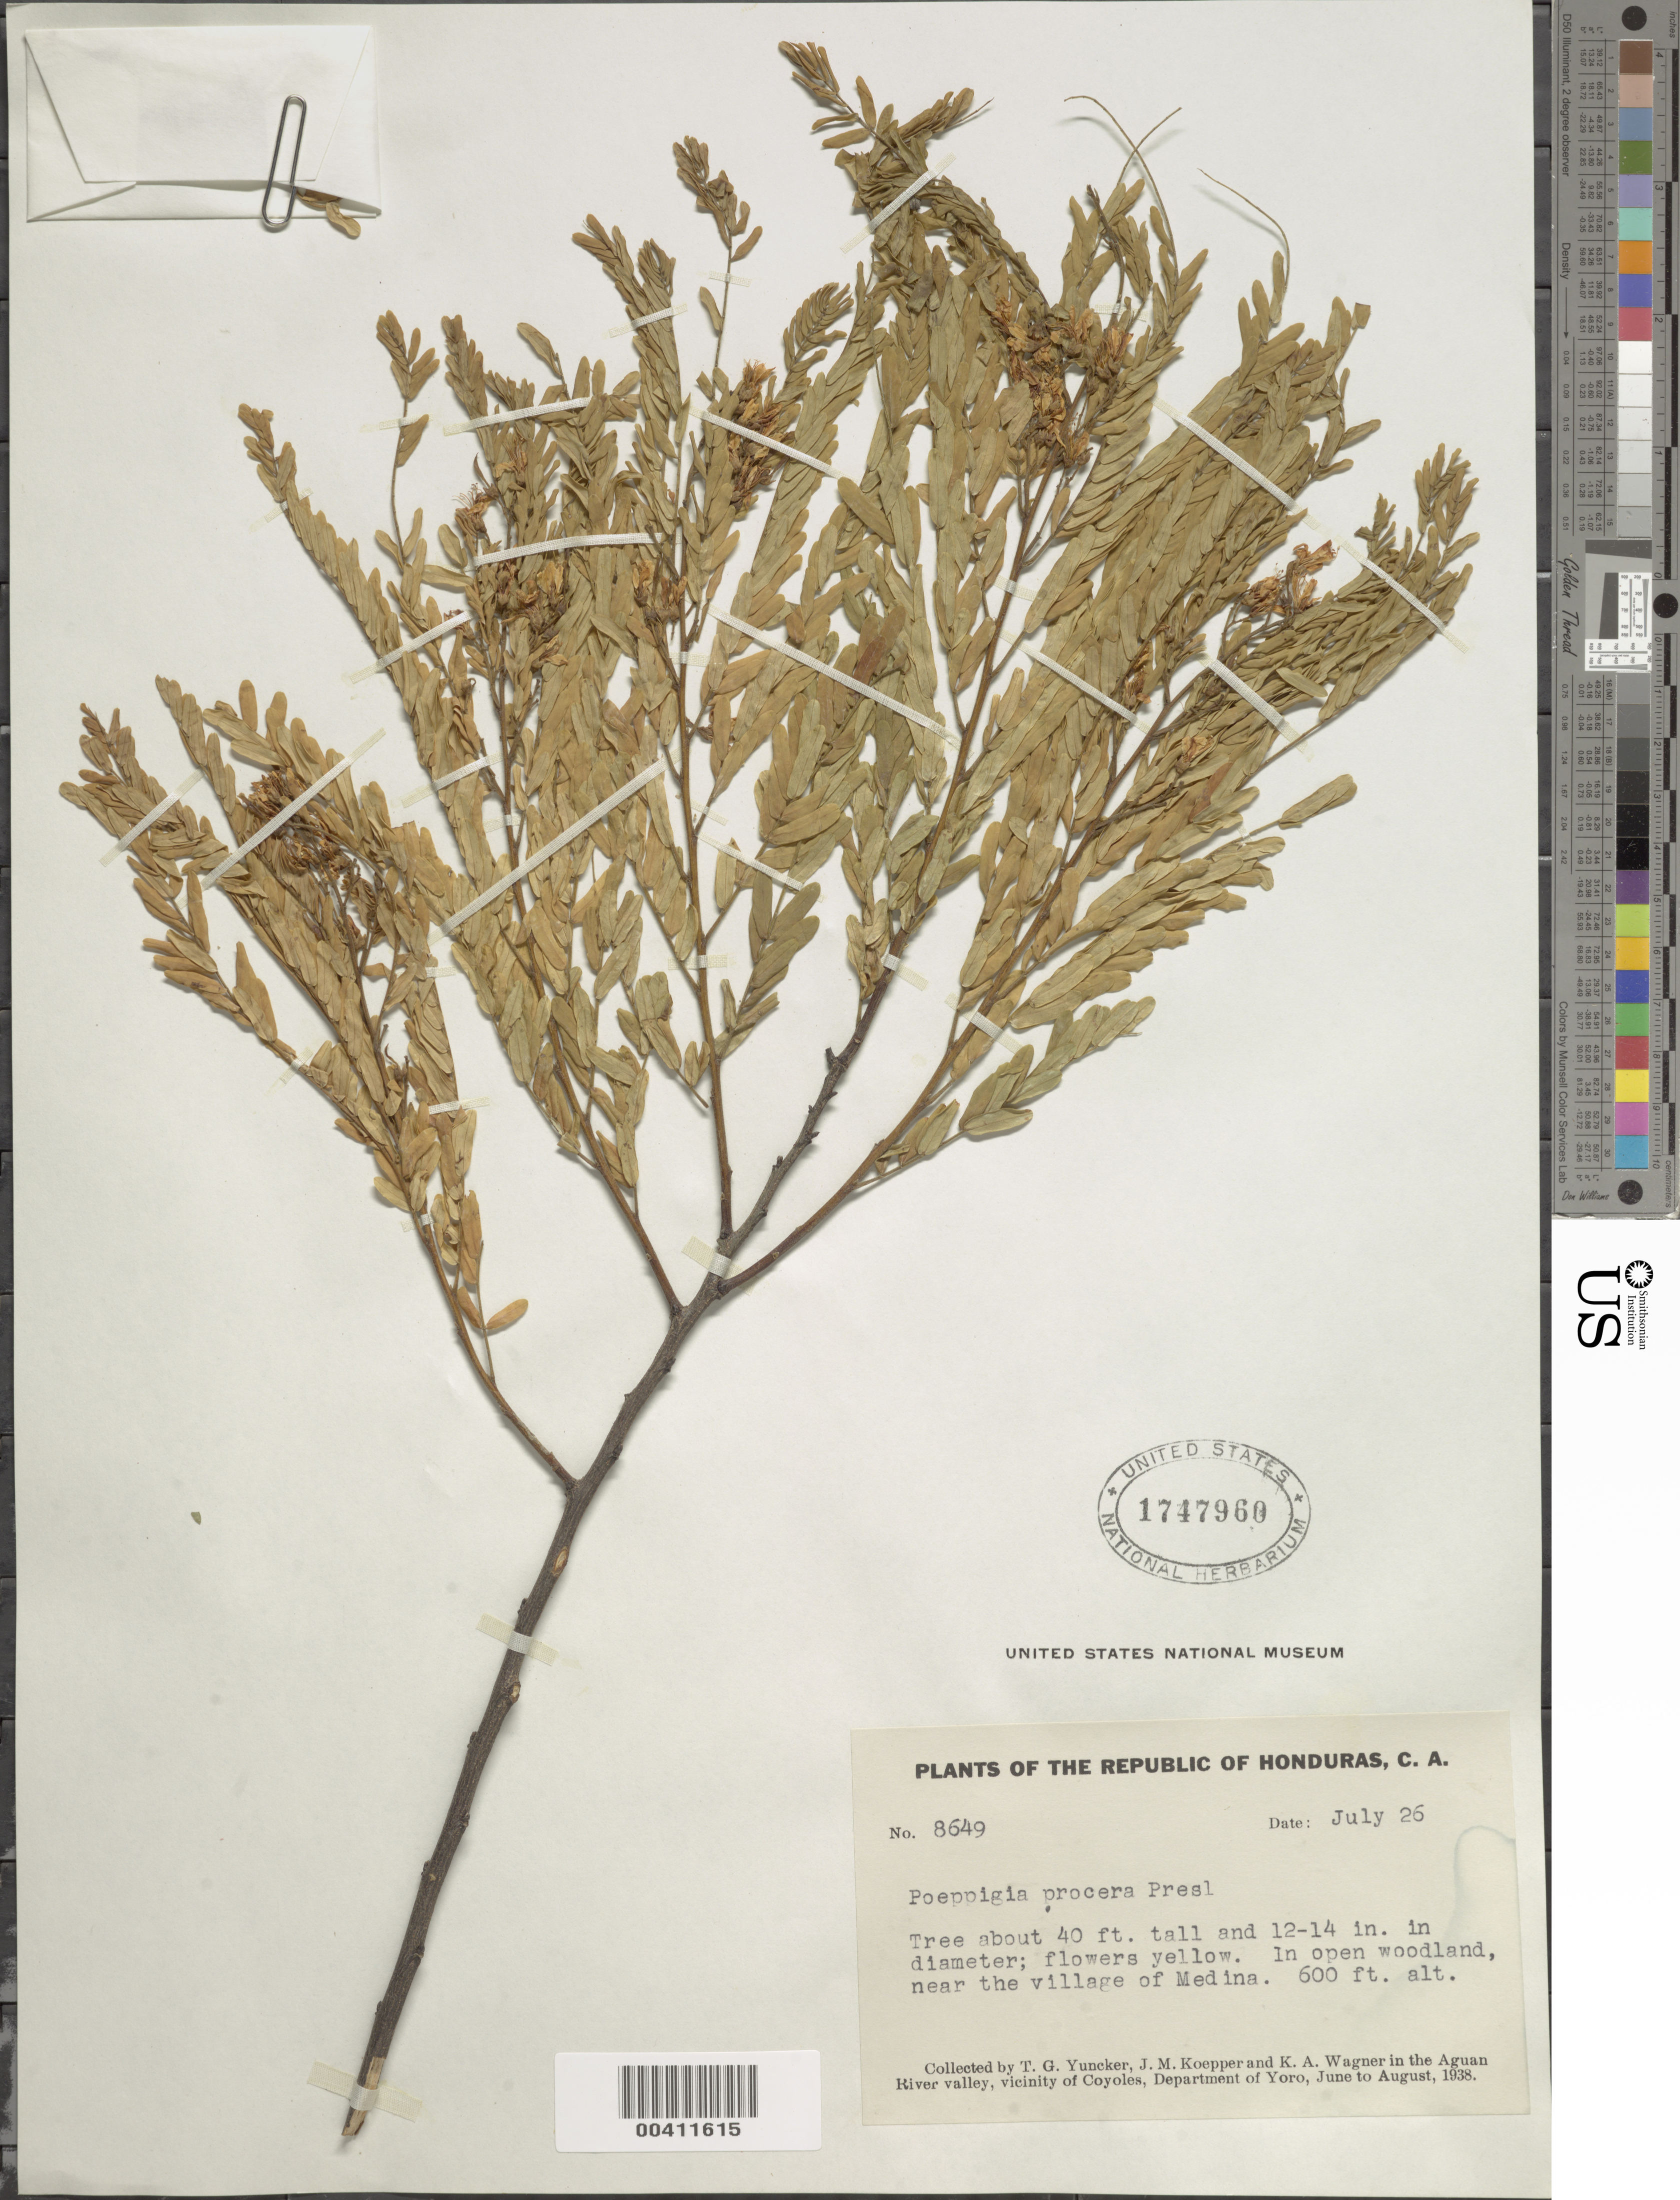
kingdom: Plantae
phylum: Tracheophyta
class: Magnoliopsida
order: Fabales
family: Fabaceae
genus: Poeppigia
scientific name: Poeppigia procera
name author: C. Presl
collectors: T. G. Yuncker, J. M. Koepper & K. A. Wagner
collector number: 8649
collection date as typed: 26 Jul 1938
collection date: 1938-07-26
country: Honduras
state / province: Yoro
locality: Near the village of Medina, vicinity of Coyoles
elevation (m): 183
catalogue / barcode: US 1747960